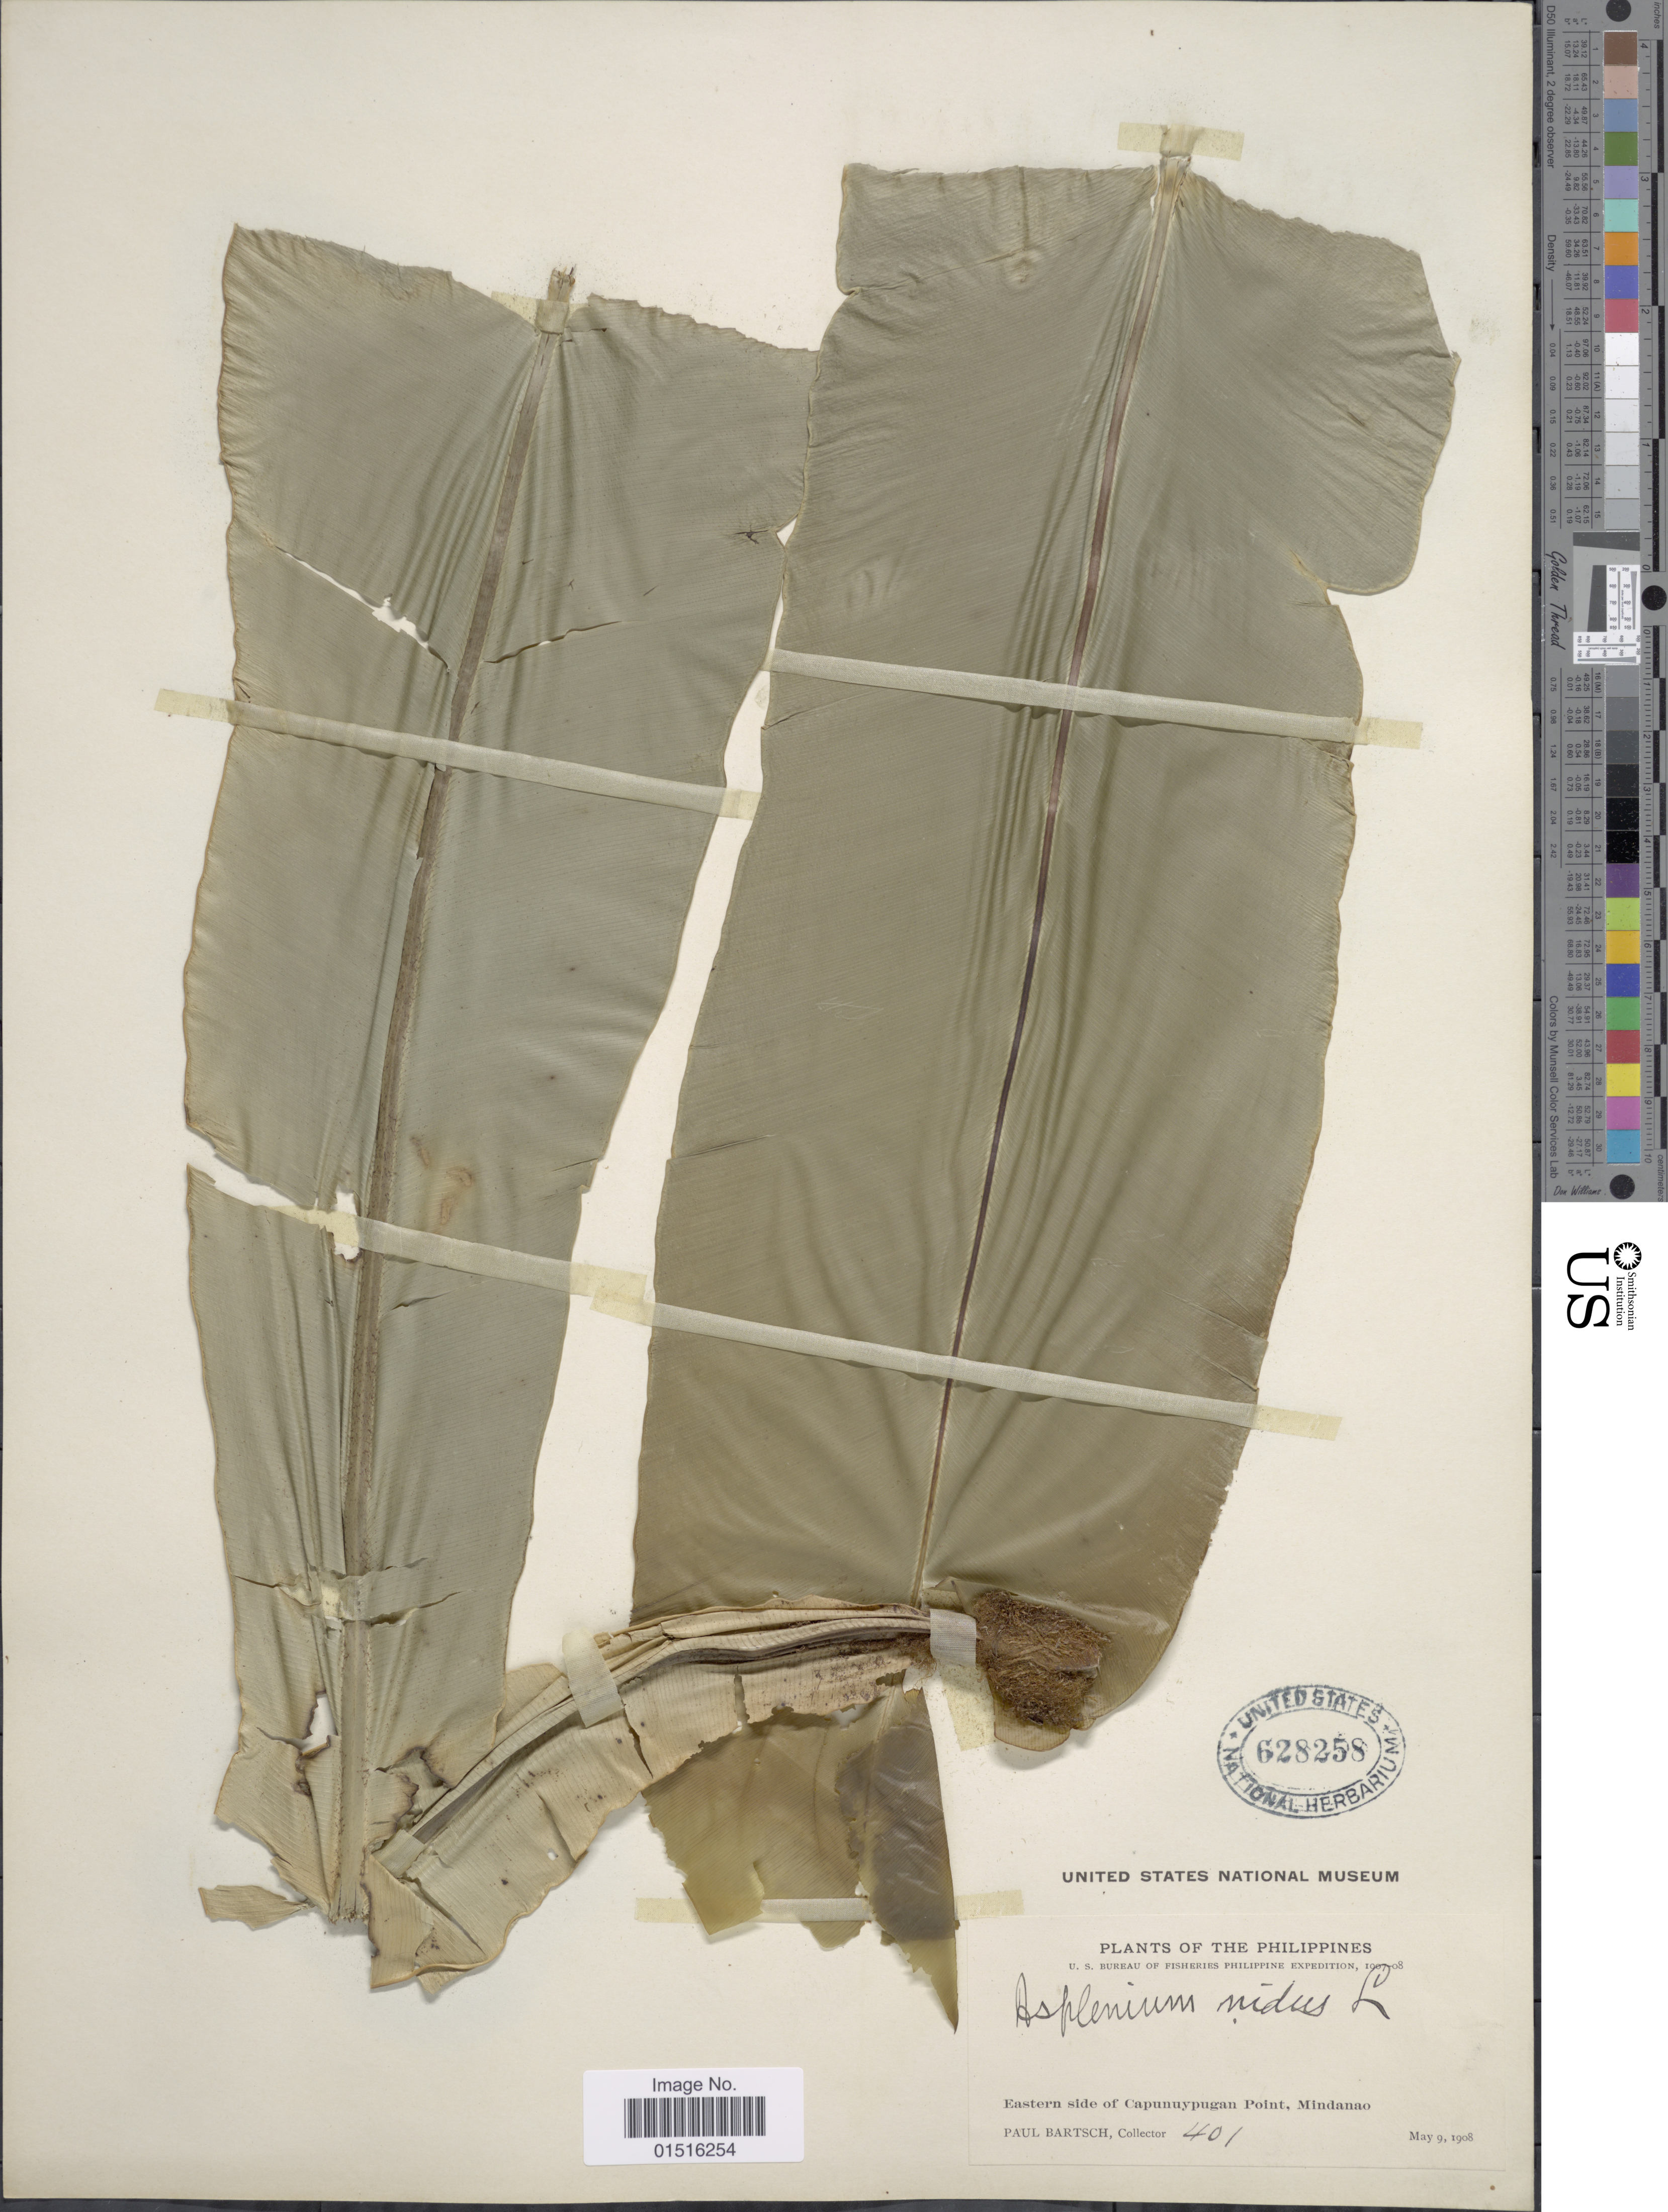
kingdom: Plantae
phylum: Tracheophyta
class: Polypodiopsida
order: Polypodiales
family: Aspleniaceae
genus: Asplenium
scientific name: Asplenium cymbifolium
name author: Christ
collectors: P. Bartsch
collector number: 401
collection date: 1908-05-09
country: Philippines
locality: Eastern side of Capunuypugan Point, Mindanao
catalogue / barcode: US 628258